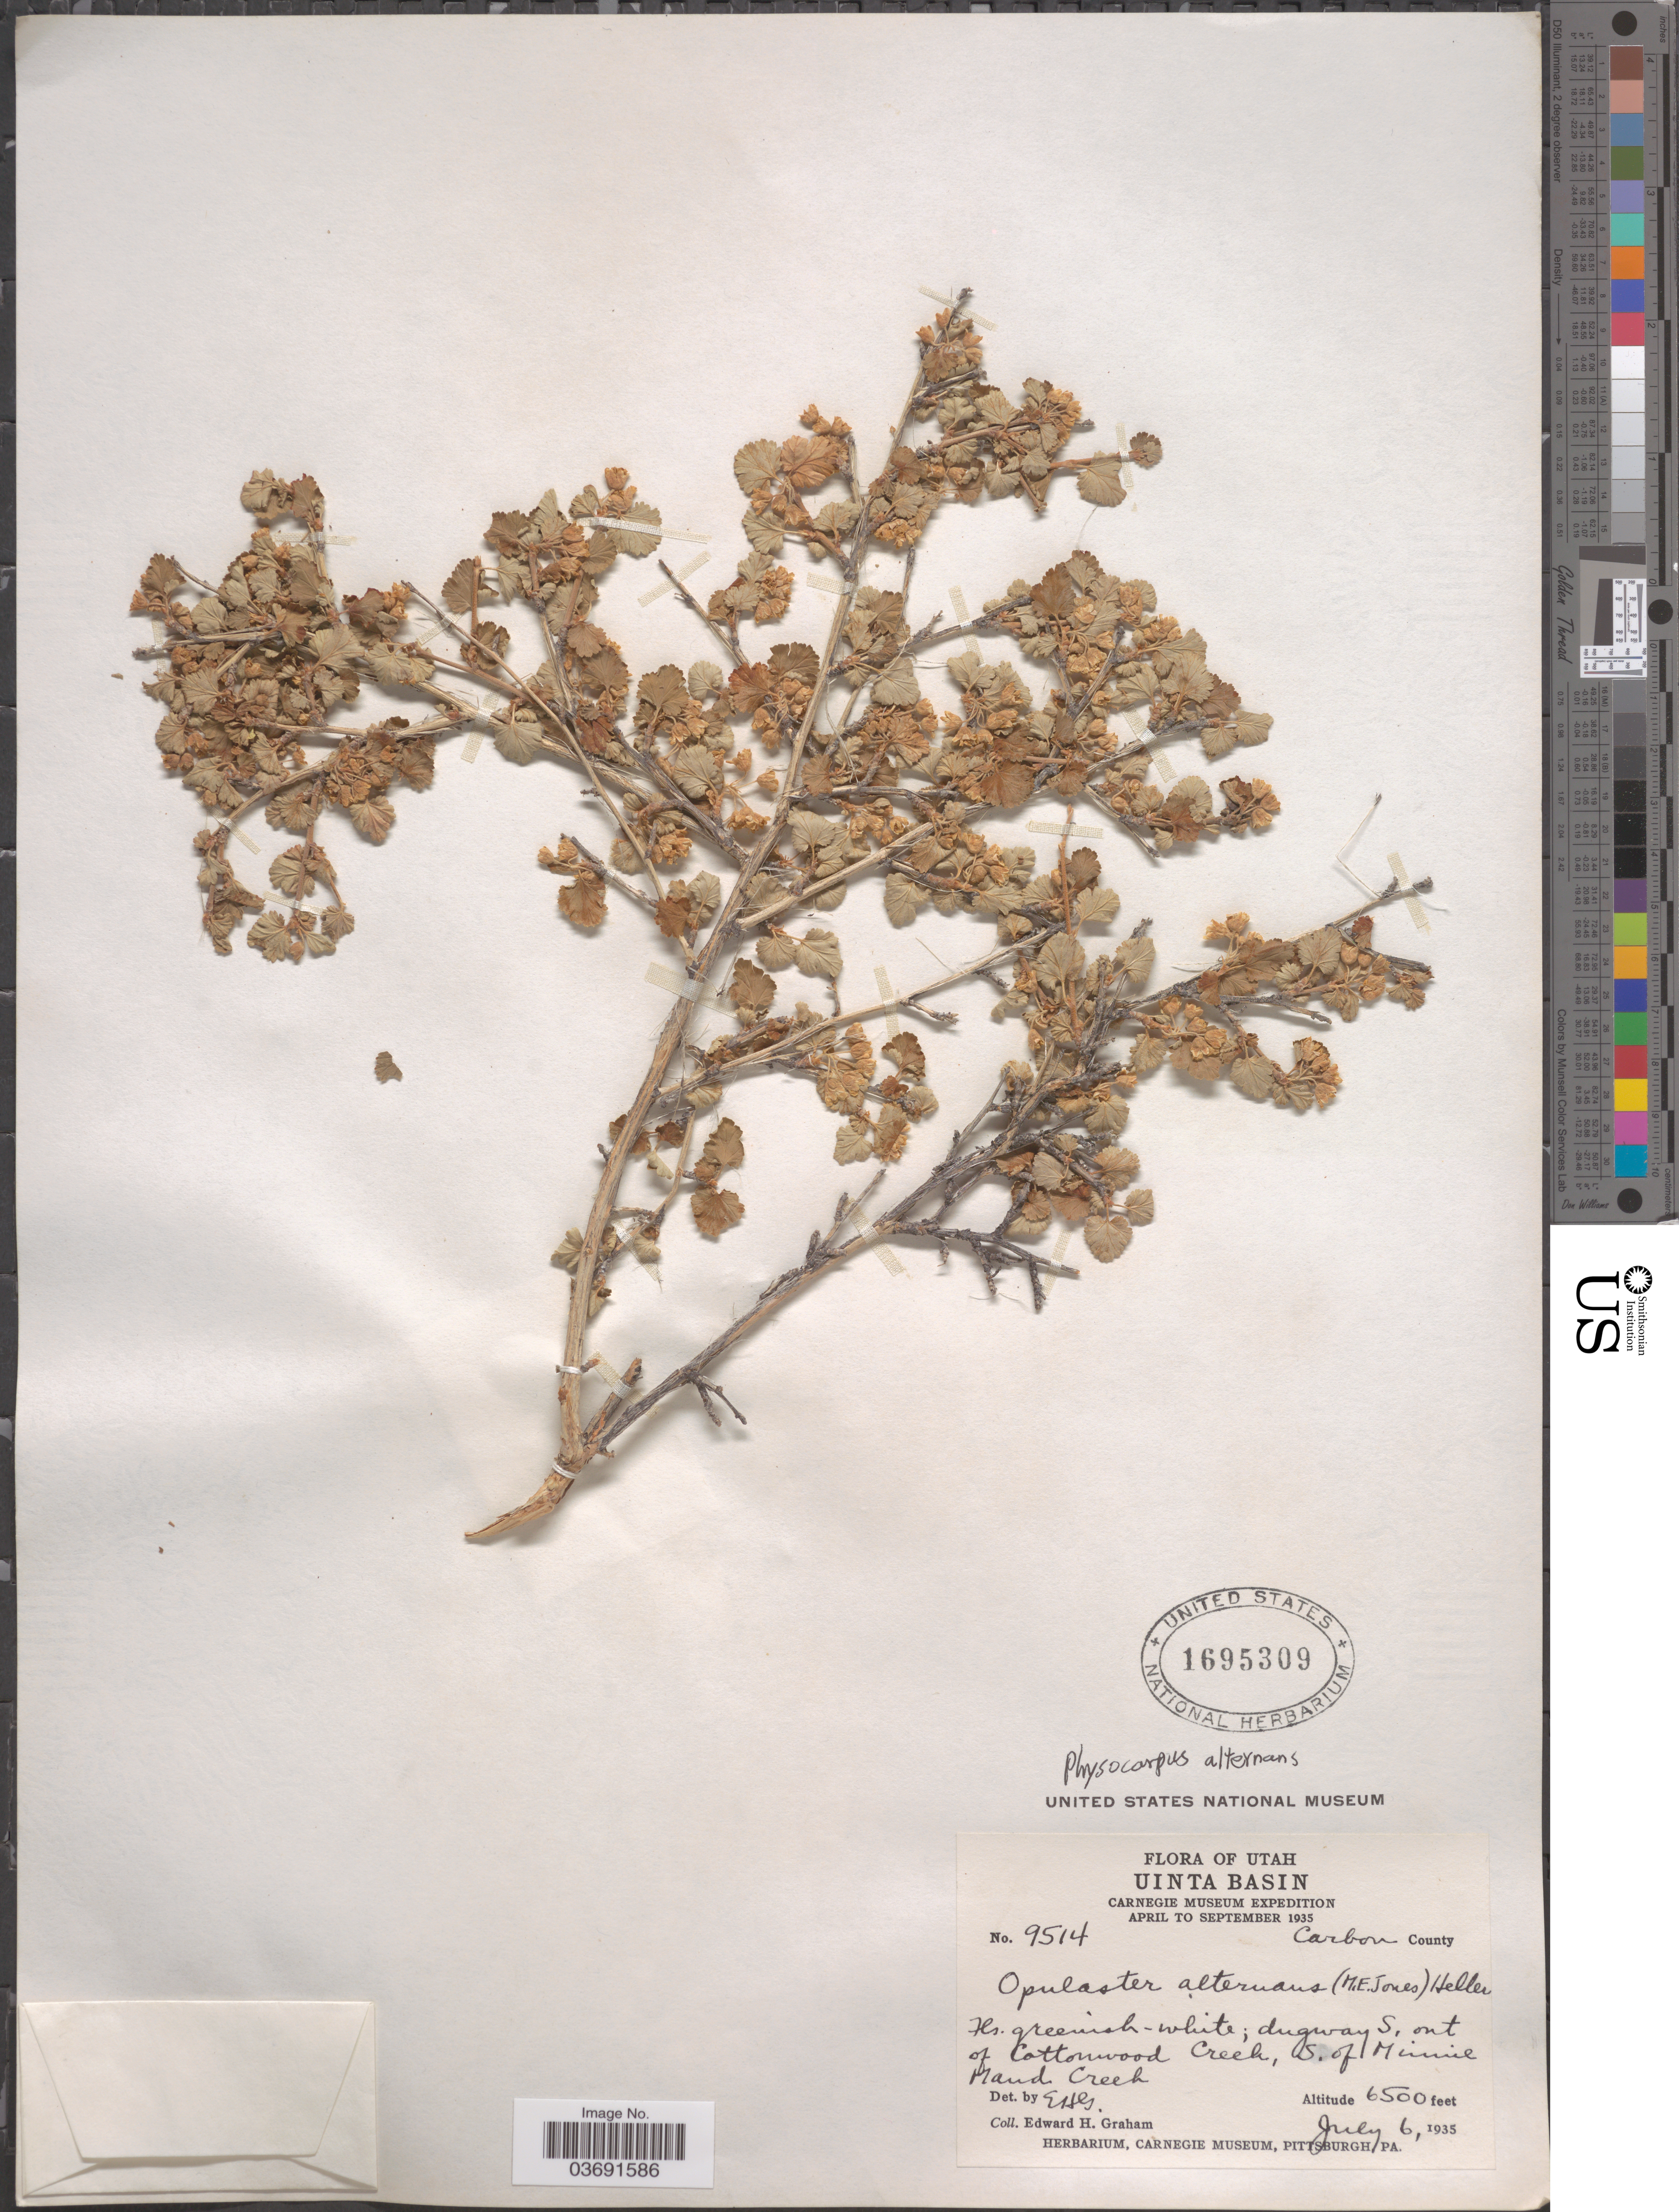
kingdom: Plantae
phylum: Tracheophyta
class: Magnoliopsida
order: Rosales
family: Rosaceae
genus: Physocarpus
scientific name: Physocarpus alternans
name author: (M.E. Jones) J.T. Howell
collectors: E. A. Graham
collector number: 9514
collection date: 1935-07-06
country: United States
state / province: Utah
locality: Uinta Basin. Carbon County. Dugway S. out of Cottonwood Creek, S. of Minnie Maud Creek.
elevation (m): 1981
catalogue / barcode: US 1695309